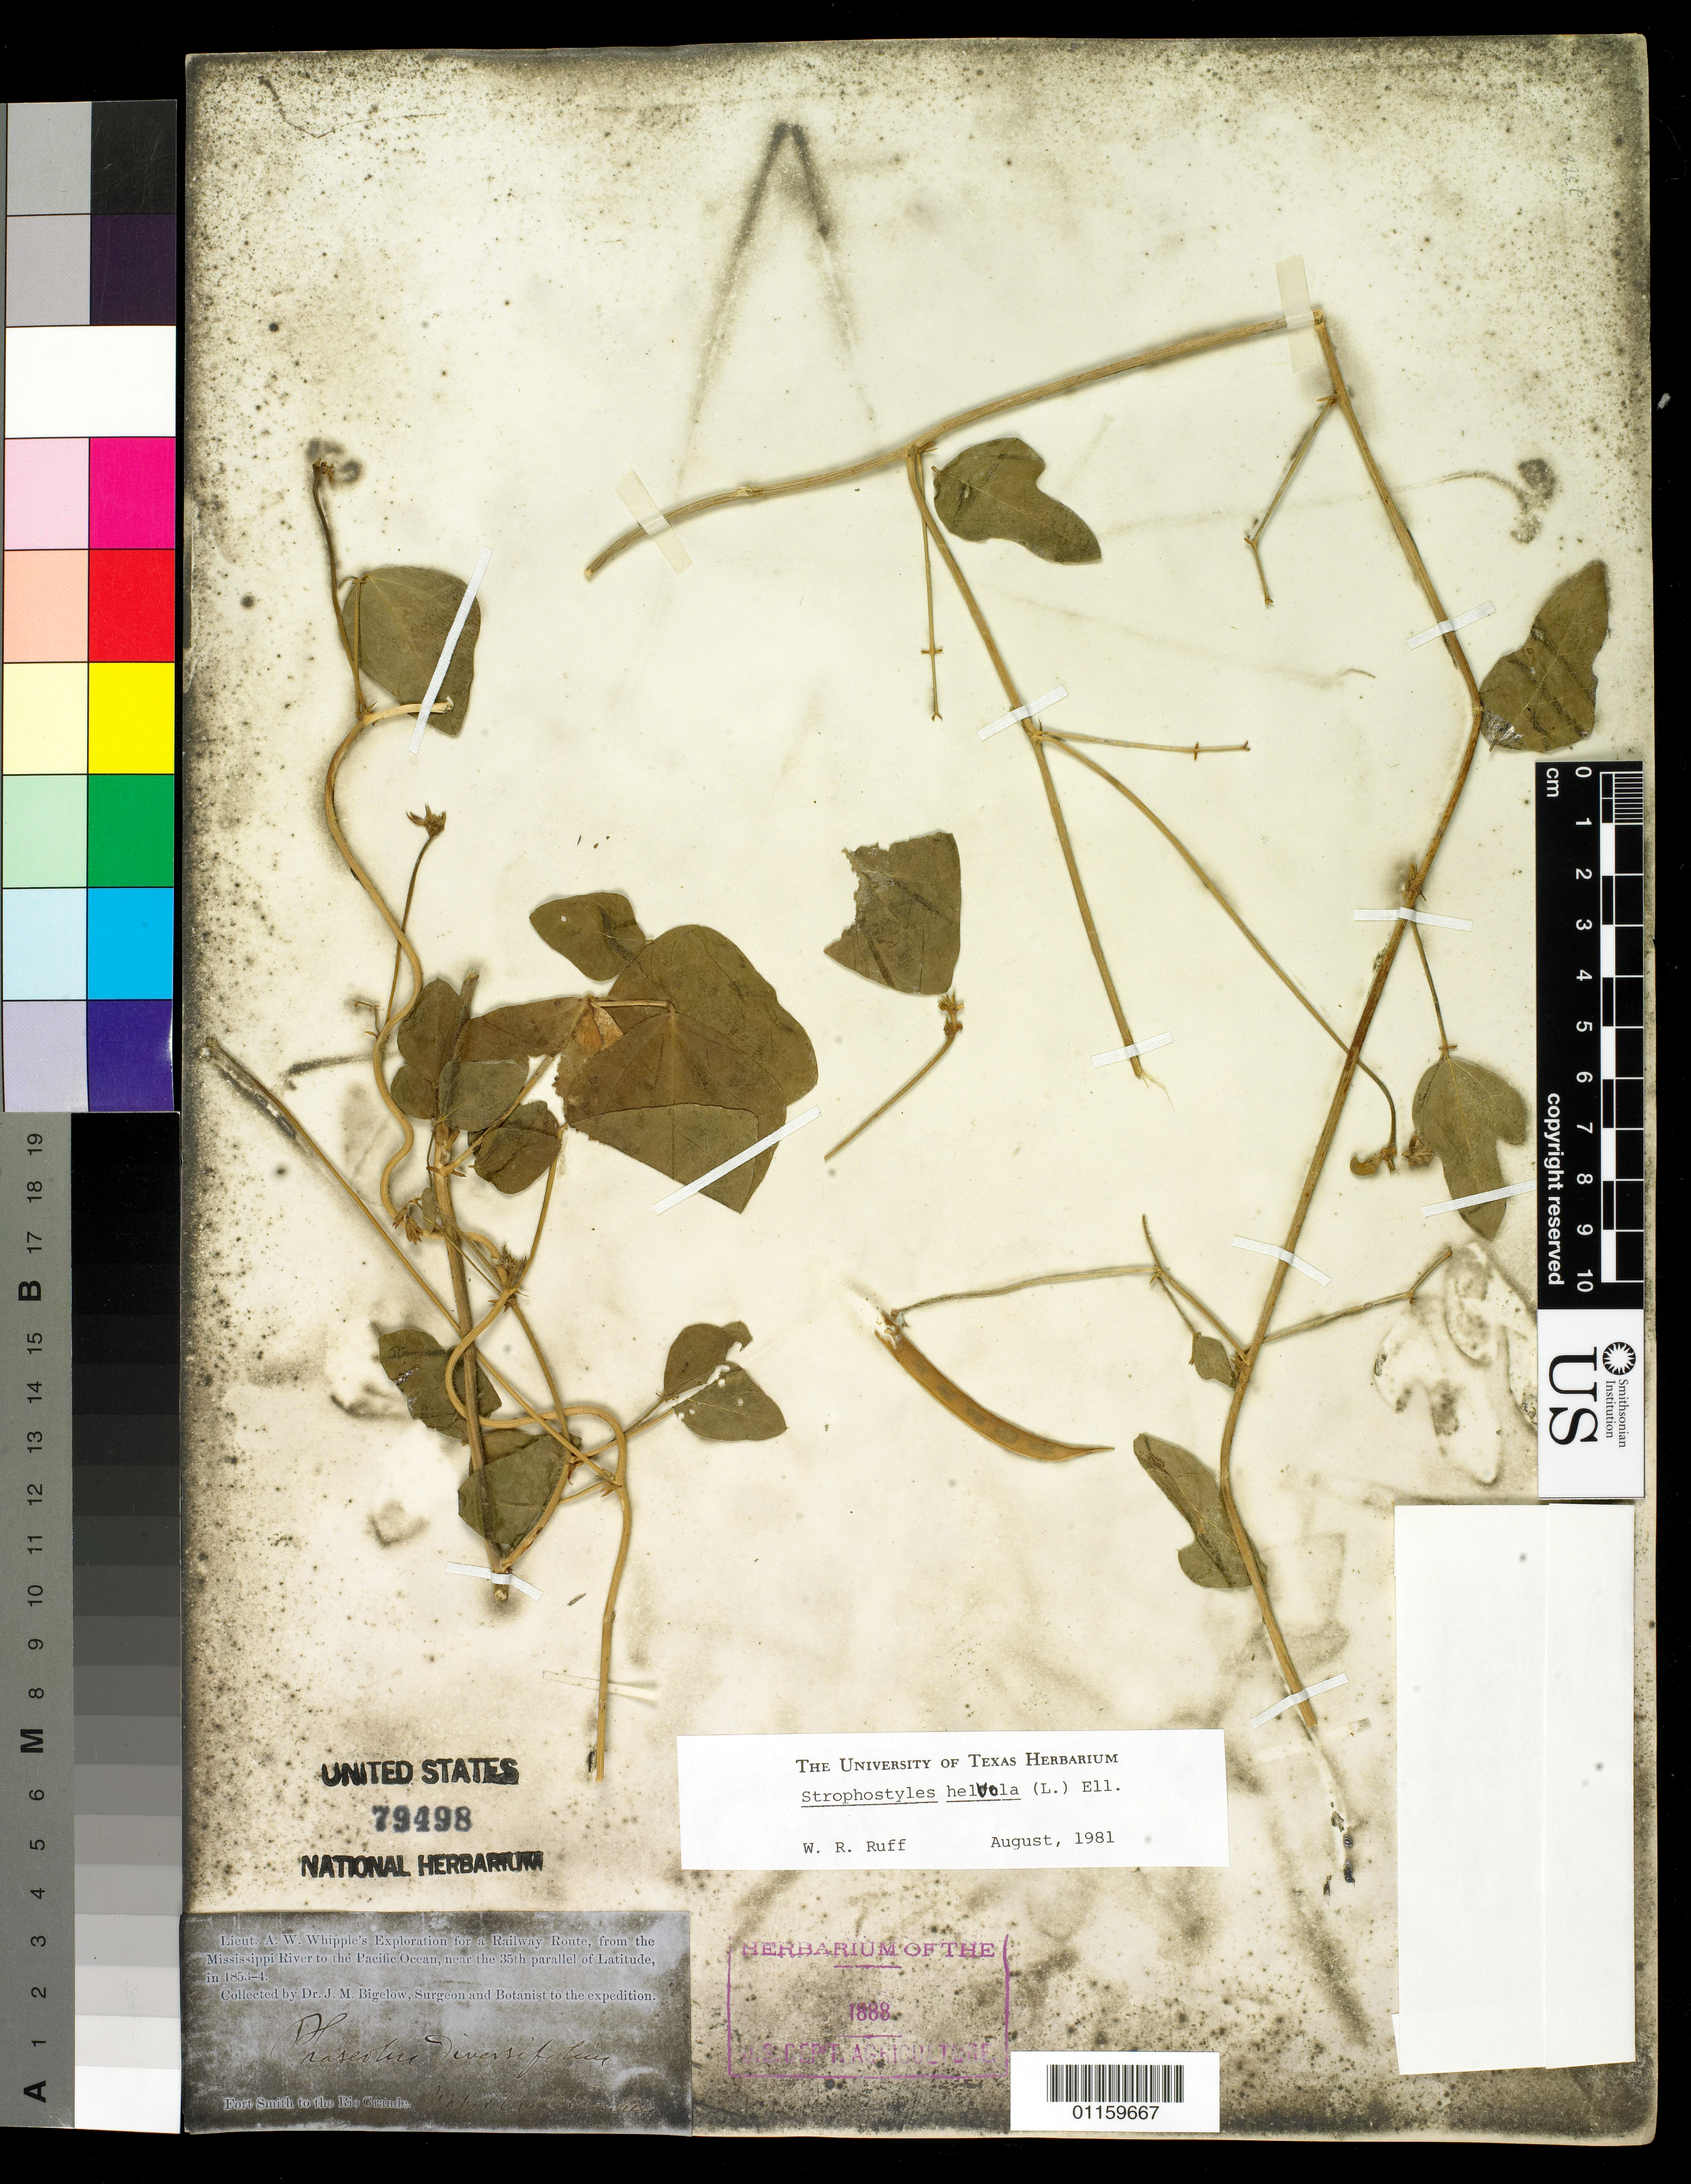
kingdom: Plantae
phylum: Tracheophyta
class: Magnoliopsida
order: Fabales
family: Fabaceae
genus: Strophostyles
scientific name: Strophostyles helvola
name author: (L.) Elliott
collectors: J. M. Bigelow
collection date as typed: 1853 to -- -- 1854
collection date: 1853/1854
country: United States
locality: Fort Smith to the Rio Grande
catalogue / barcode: US 79498